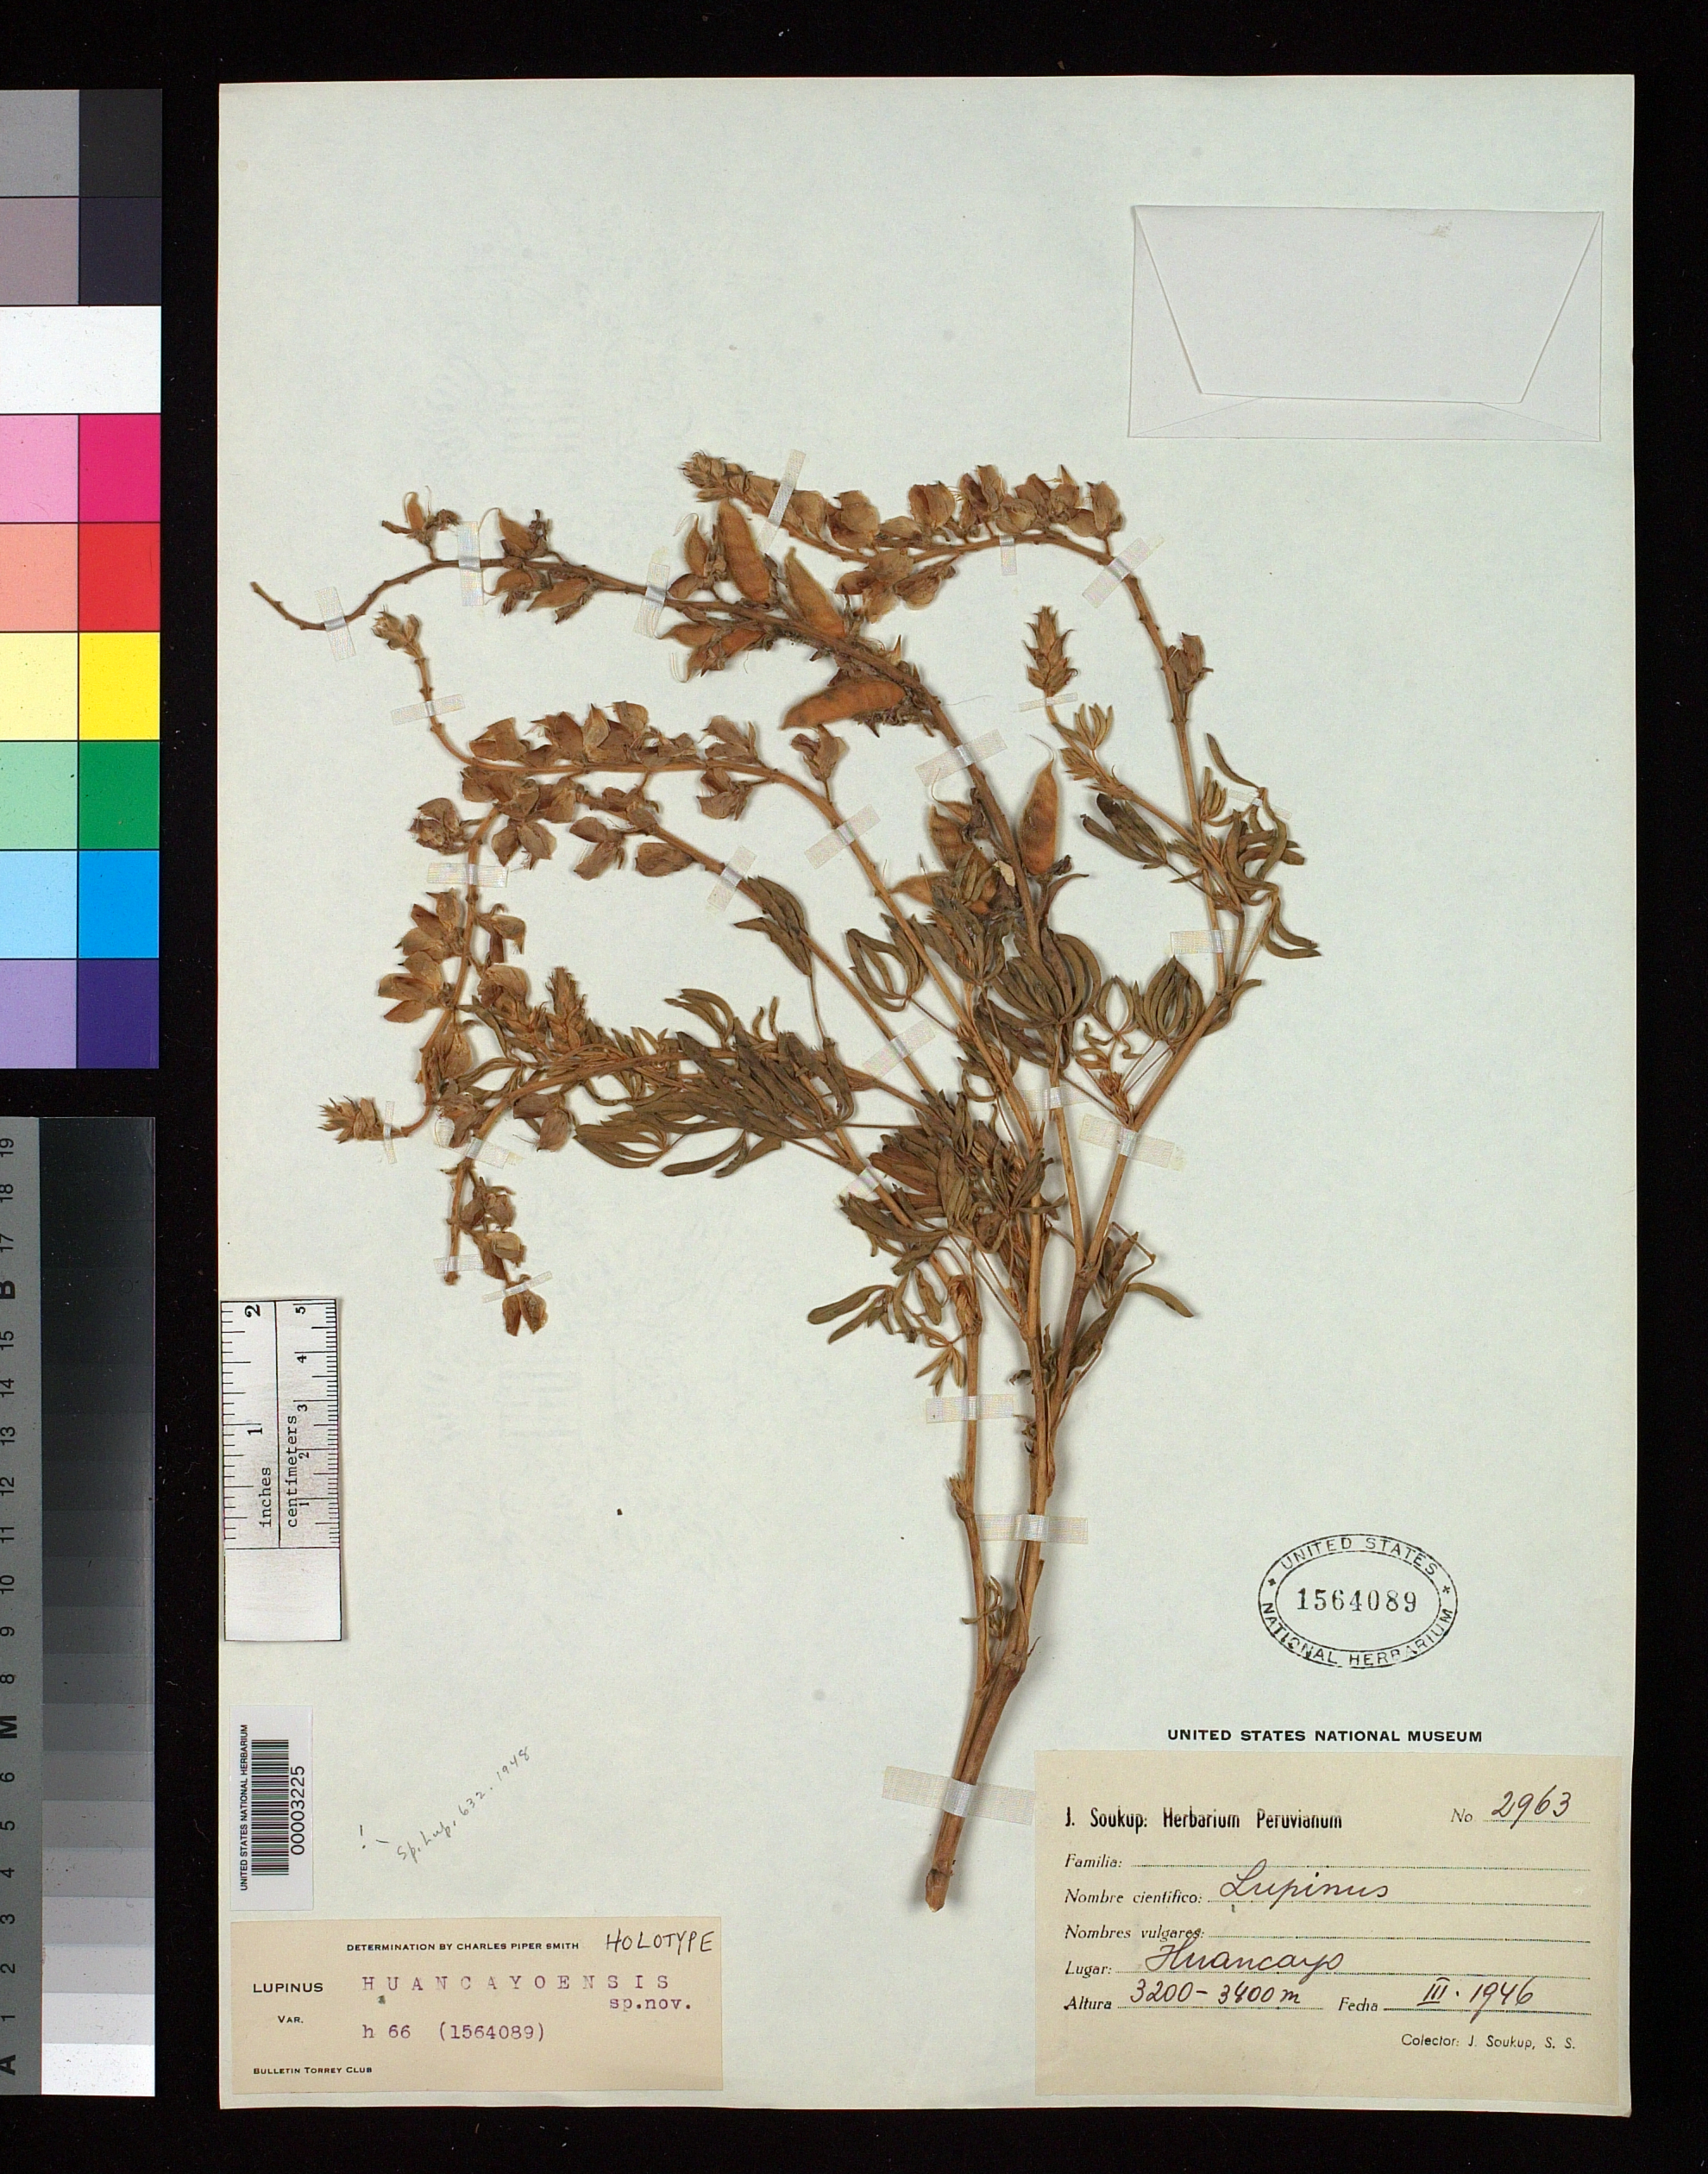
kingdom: Plantae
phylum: Tracheophyta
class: Magnoliopsida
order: Fabales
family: Fabaceae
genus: Lupinus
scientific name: Lupinus huancayoensis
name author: C.P. Sm.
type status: Holotype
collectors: J. J. Soukup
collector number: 2963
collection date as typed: Mar 1946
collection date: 1946-03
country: Peru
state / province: Huánuco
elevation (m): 3200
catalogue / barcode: US 1564089